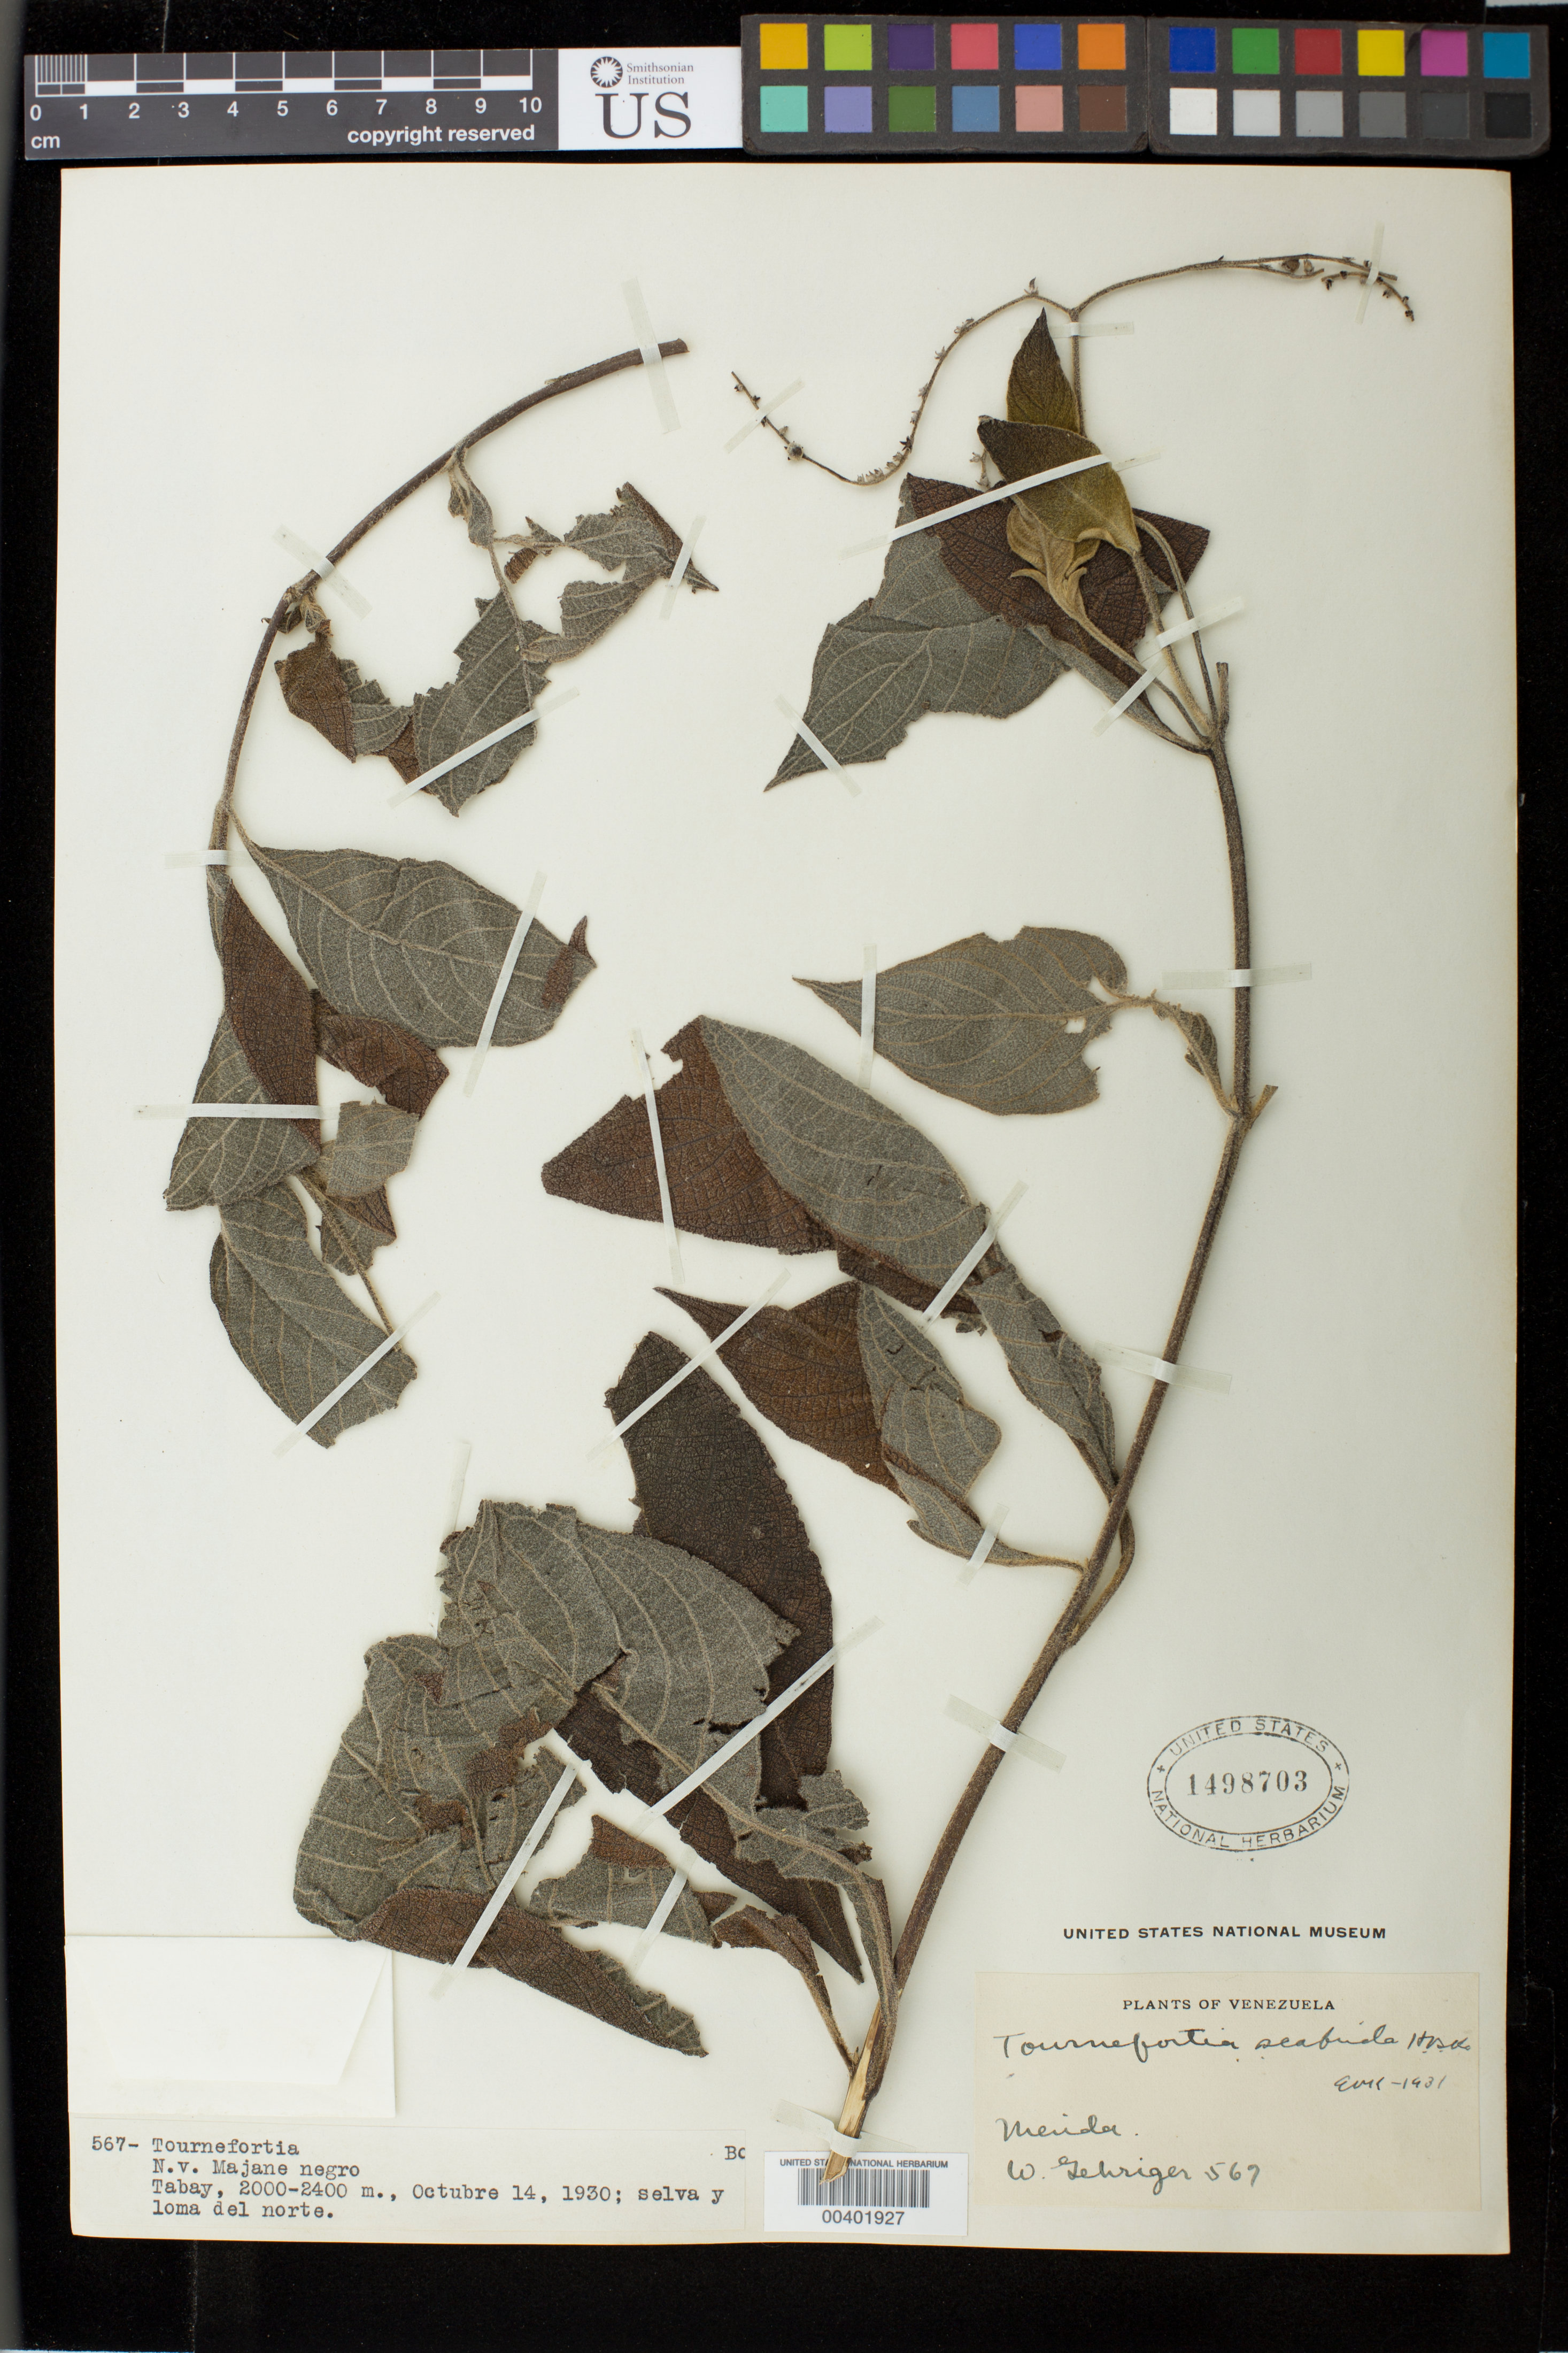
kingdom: Plantae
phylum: Tracheophyta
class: Magnoliopsida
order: Boraginales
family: Heliotropiaceae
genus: Tournefortia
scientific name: Tournefortia scabida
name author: Kunth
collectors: W. Gehriger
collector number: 567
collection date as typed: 14 Oct 1930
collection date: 1930-10-14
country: Venezuela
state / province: Mérida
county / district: Libertador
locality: Tabay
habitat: selva y loma del norte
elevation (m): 2000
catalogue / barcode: US 1498703